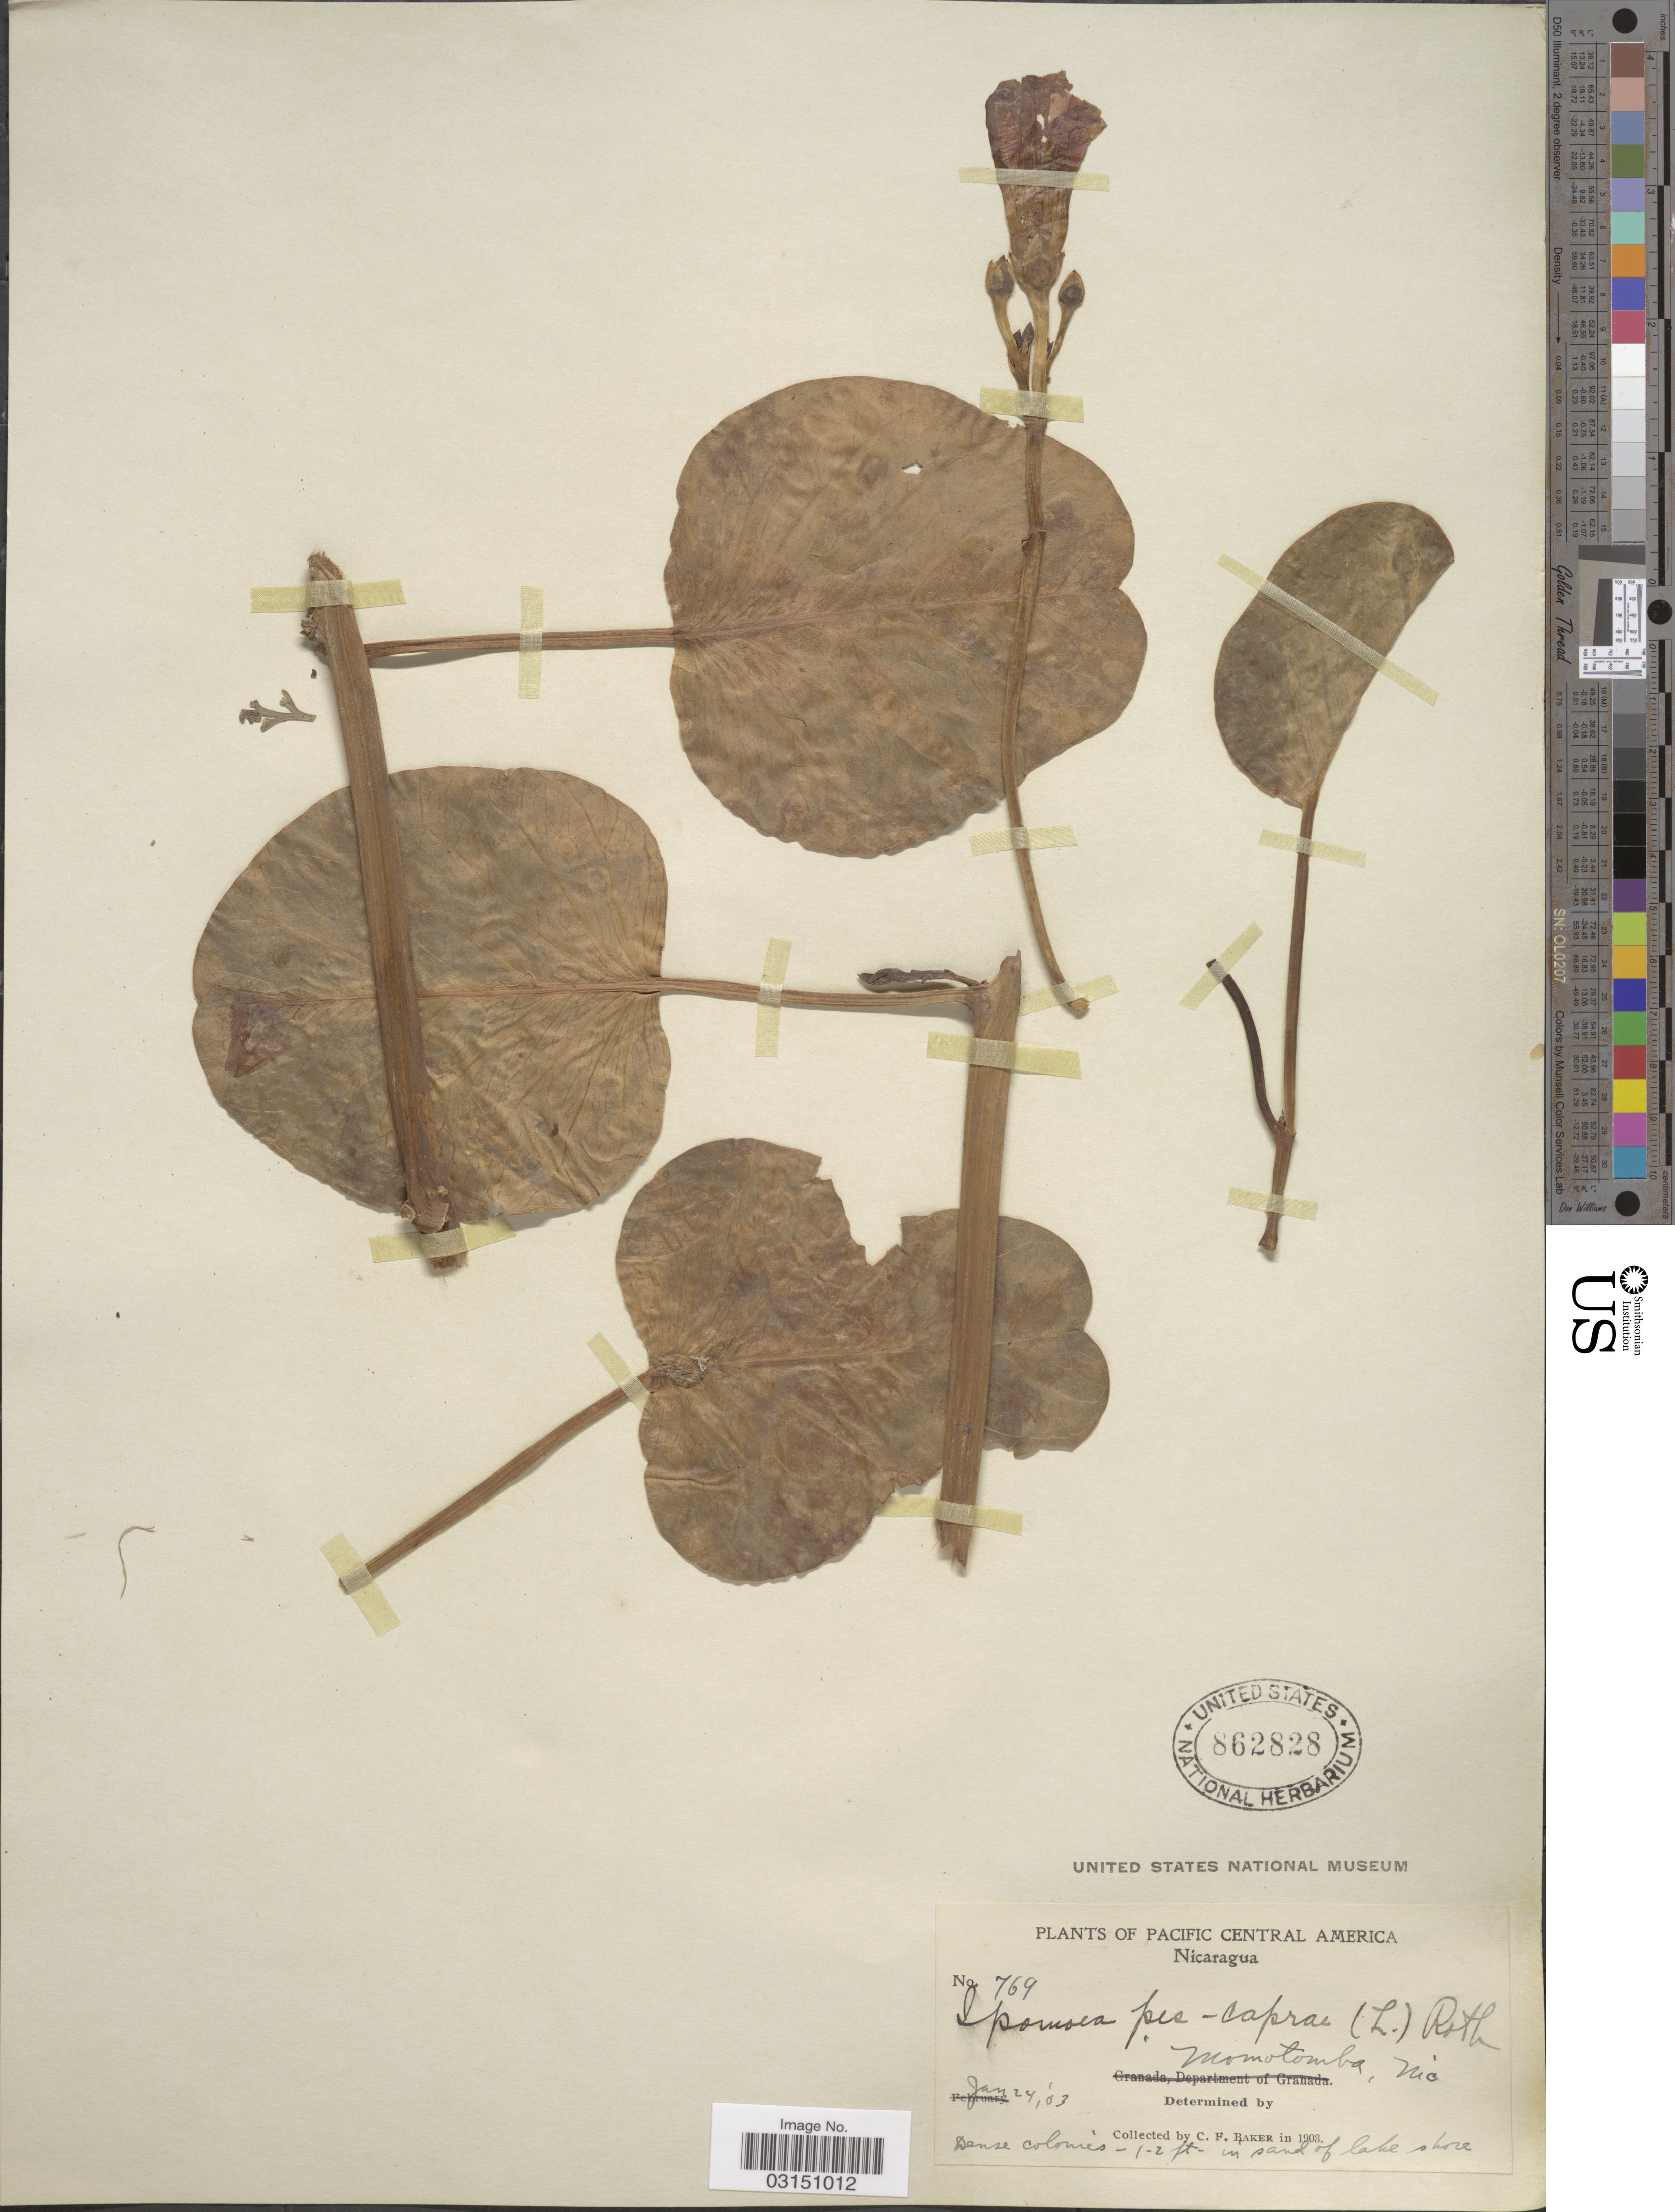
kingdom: Plantae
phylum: Tracheophyta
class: Magnoliopsida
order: Solanales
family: Convolvulaceae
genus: Ipomoea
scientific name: Ipomoea pes-caprae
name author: (L.) R. Br.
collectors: C. F. Baker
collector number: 769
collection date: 1903-01-24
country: Nicaragua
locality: Pacific Central America. Momotamba.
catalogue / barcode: US 862828